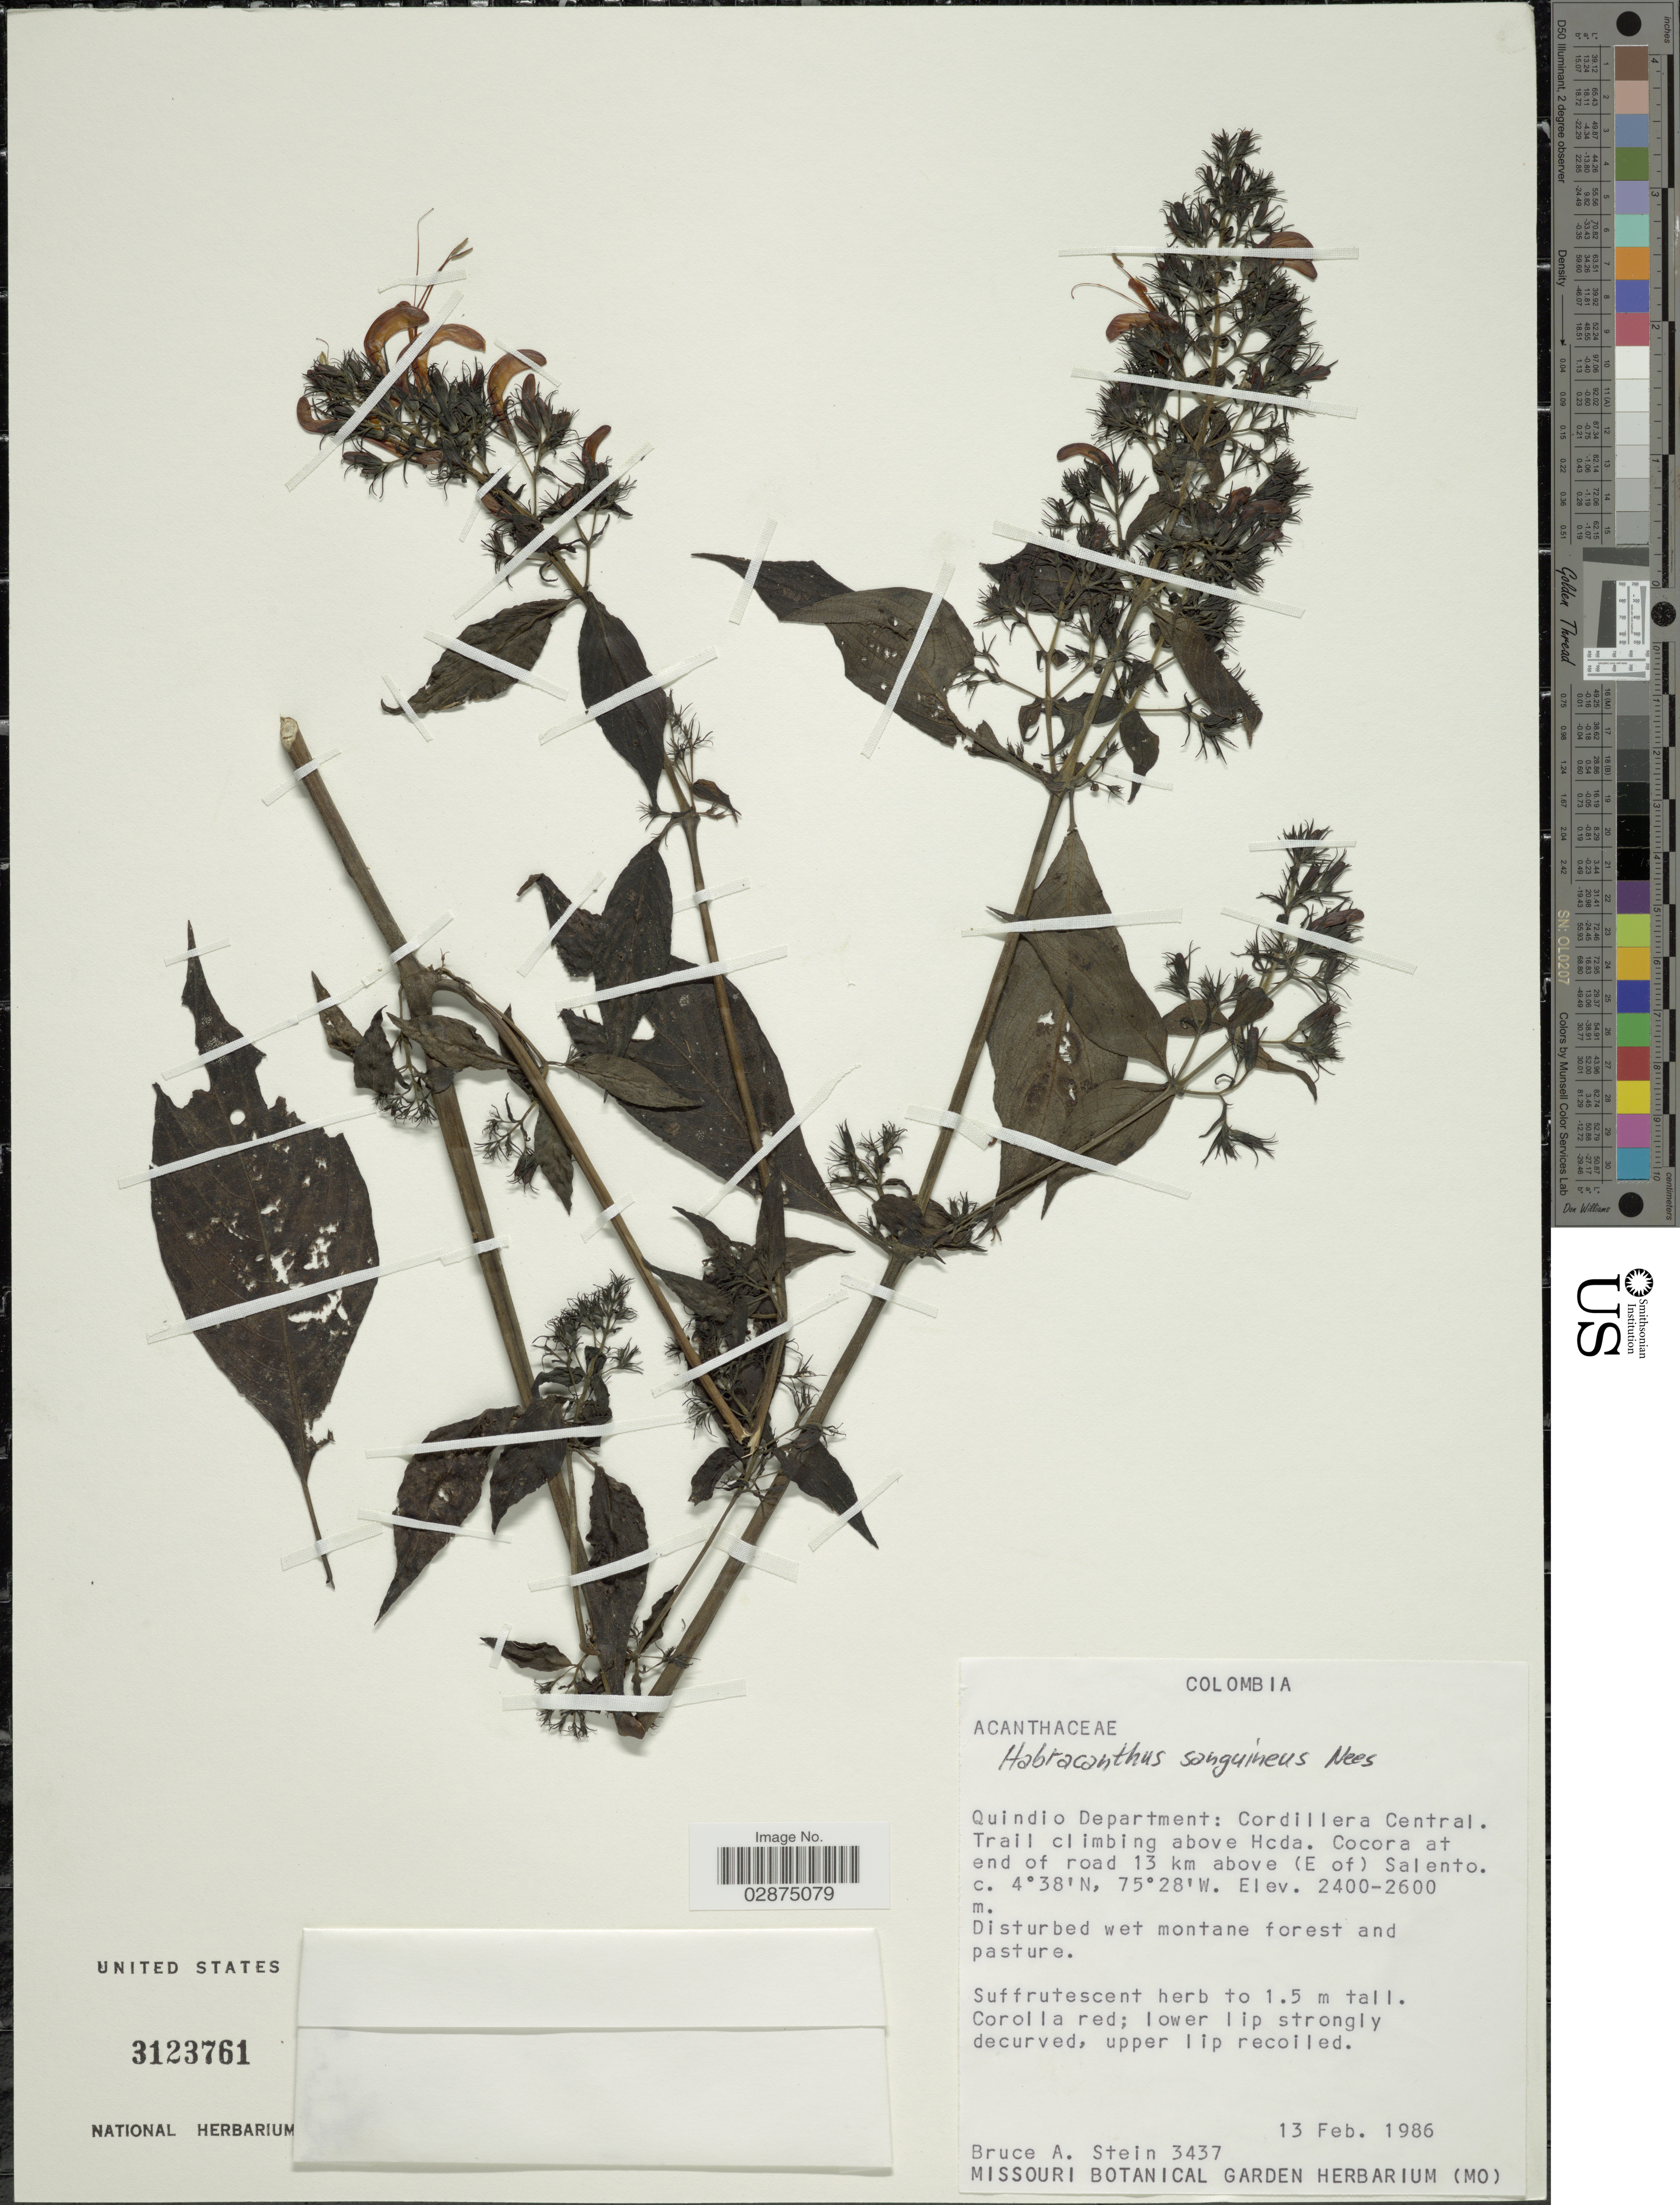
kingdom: Plantae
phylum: Tracheophyta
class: Magnoliopsida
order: Lamiales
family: Acanthaceae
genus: Habracanthus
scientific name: Habracanthus sanguineus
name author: Nees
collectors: B. A. Stein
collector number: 3437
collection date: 1986-02-13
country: Colombia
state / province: Quindío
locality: Quindio Department: Cordillera Central. Trail climbing above Hcda. Cocora at end of road 13 km above (E of) Salento.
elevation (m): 2400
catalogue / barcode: US 3123761